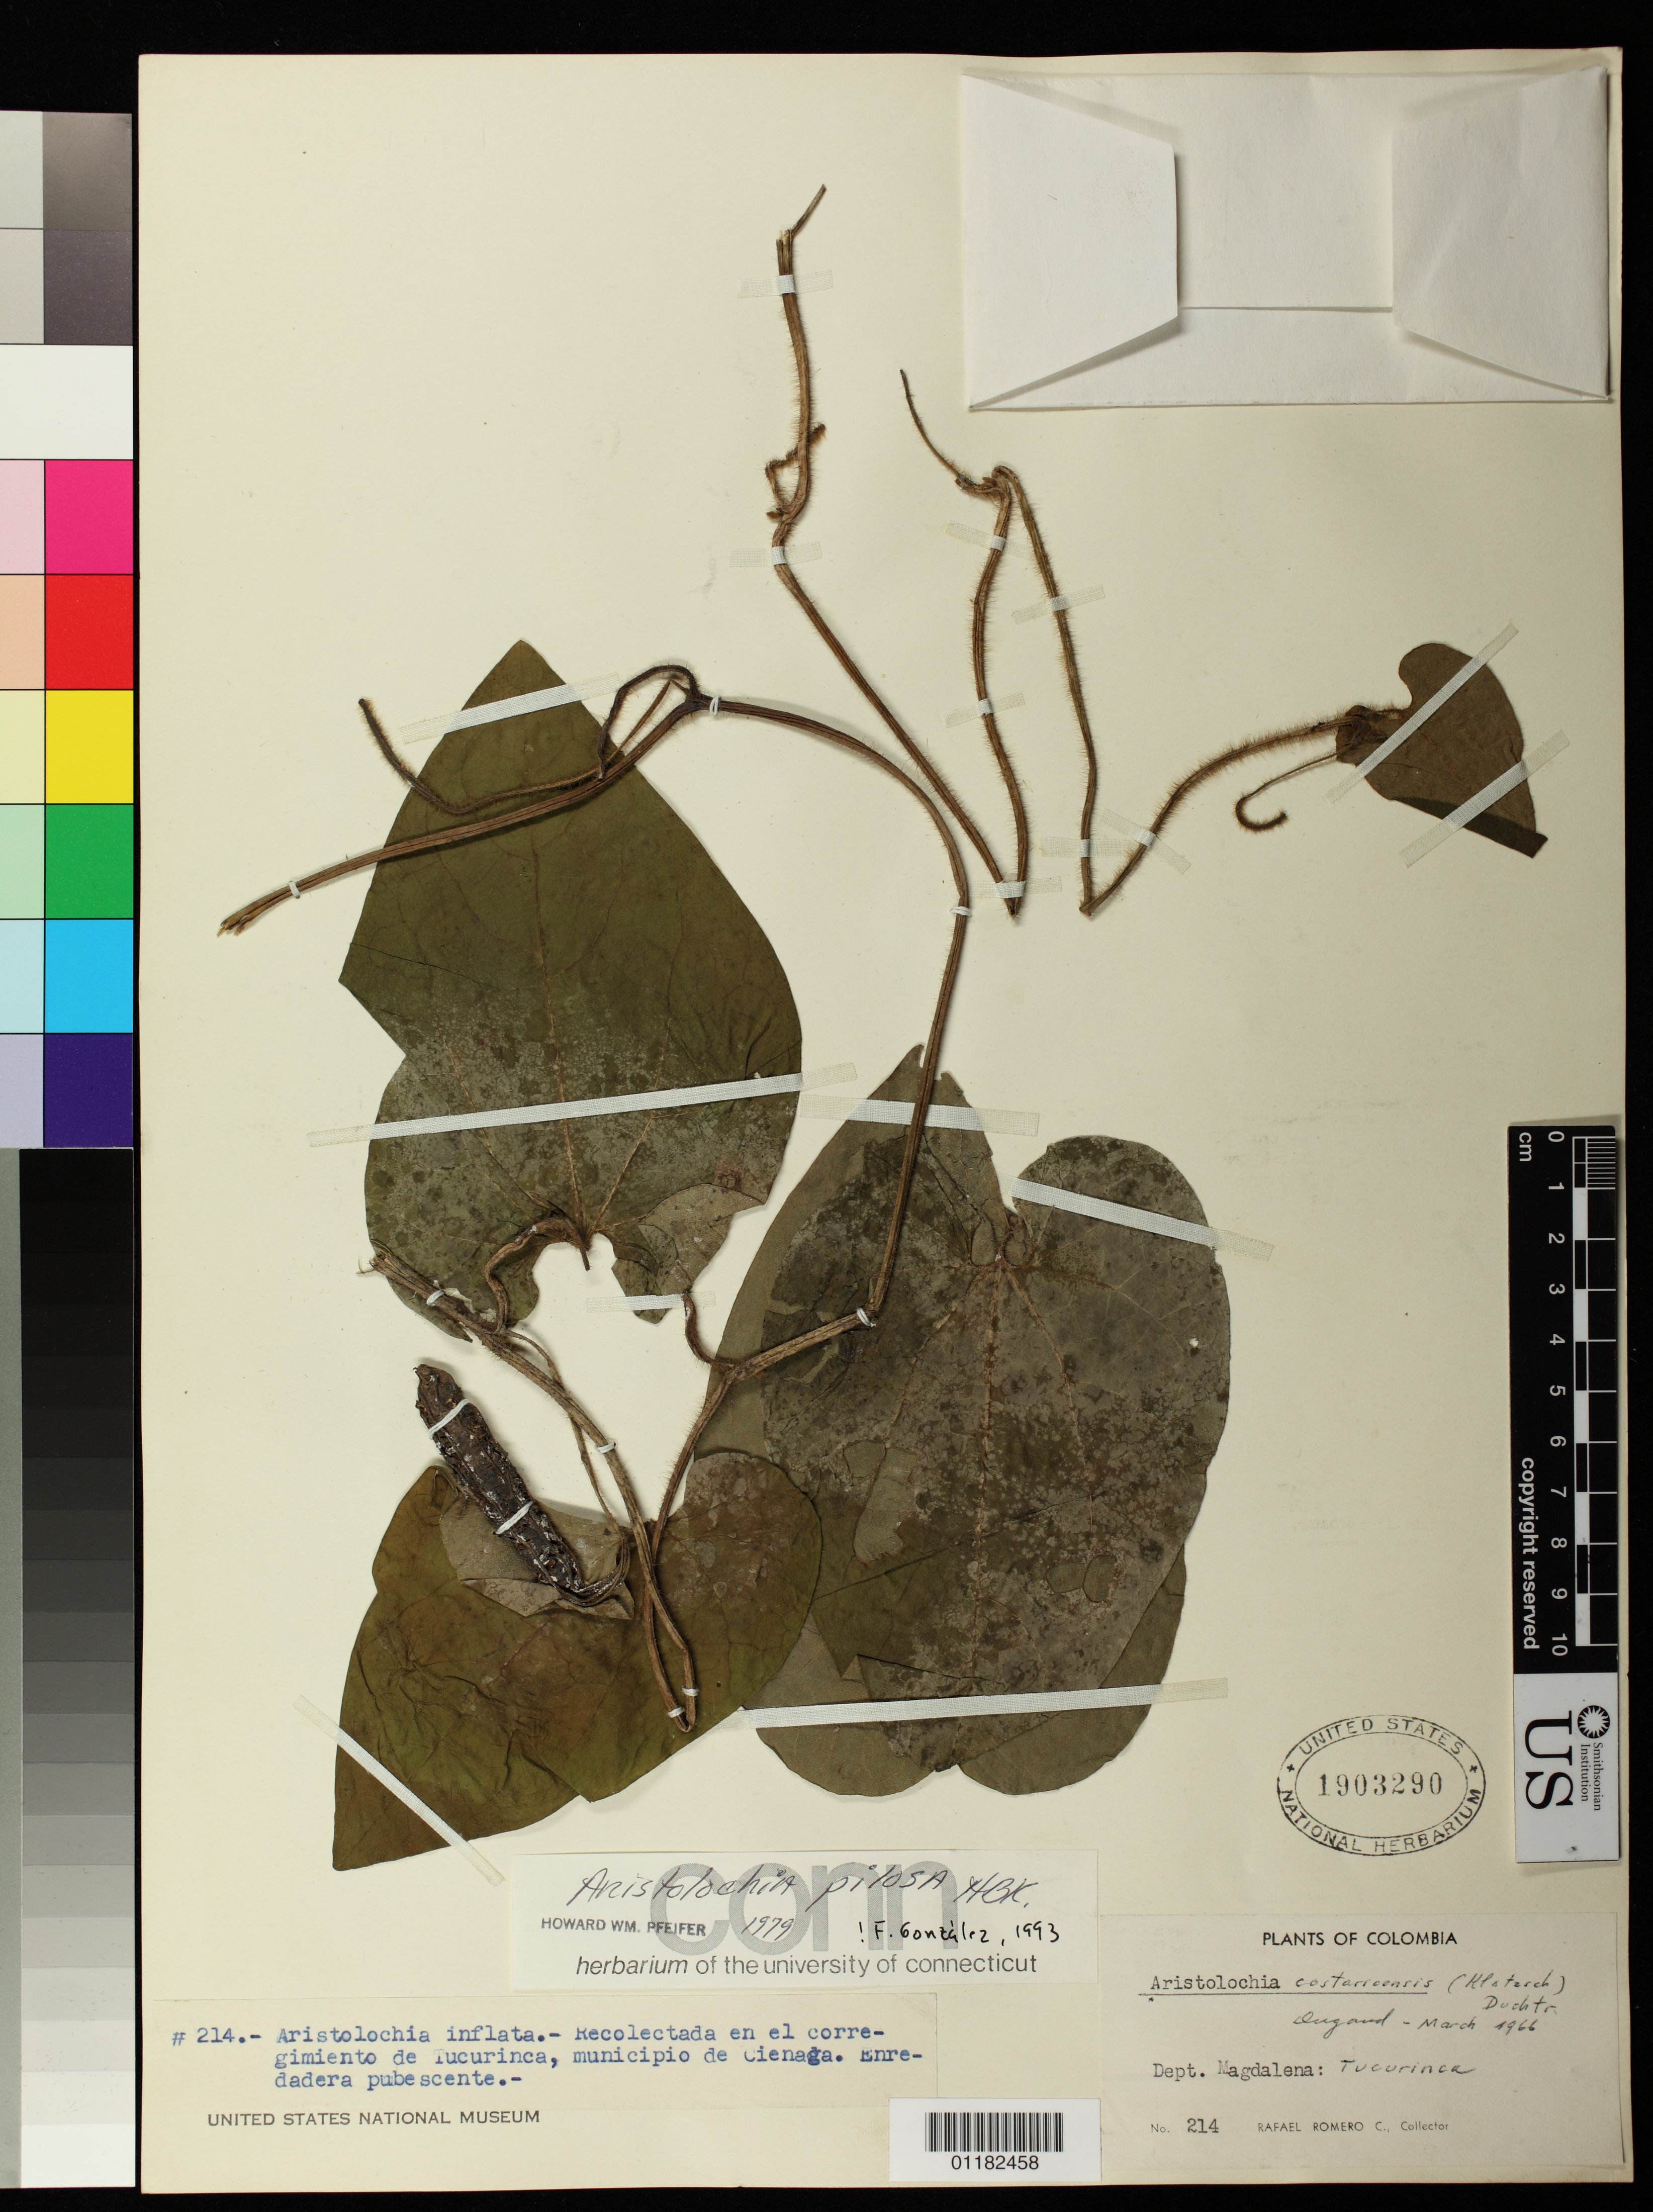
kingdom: Plantae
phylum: Tracheophyta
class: Magnoliopsida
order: Piperales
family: Aristolochiaceae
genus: Aristolochia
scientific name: Aristolochia pilosa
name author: Kunth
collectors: R. Romero Castañeda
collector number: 214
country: Colombia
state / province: Magdalena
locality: Tucurinca; municipality of Ciénaga.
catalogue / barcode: US 1903290